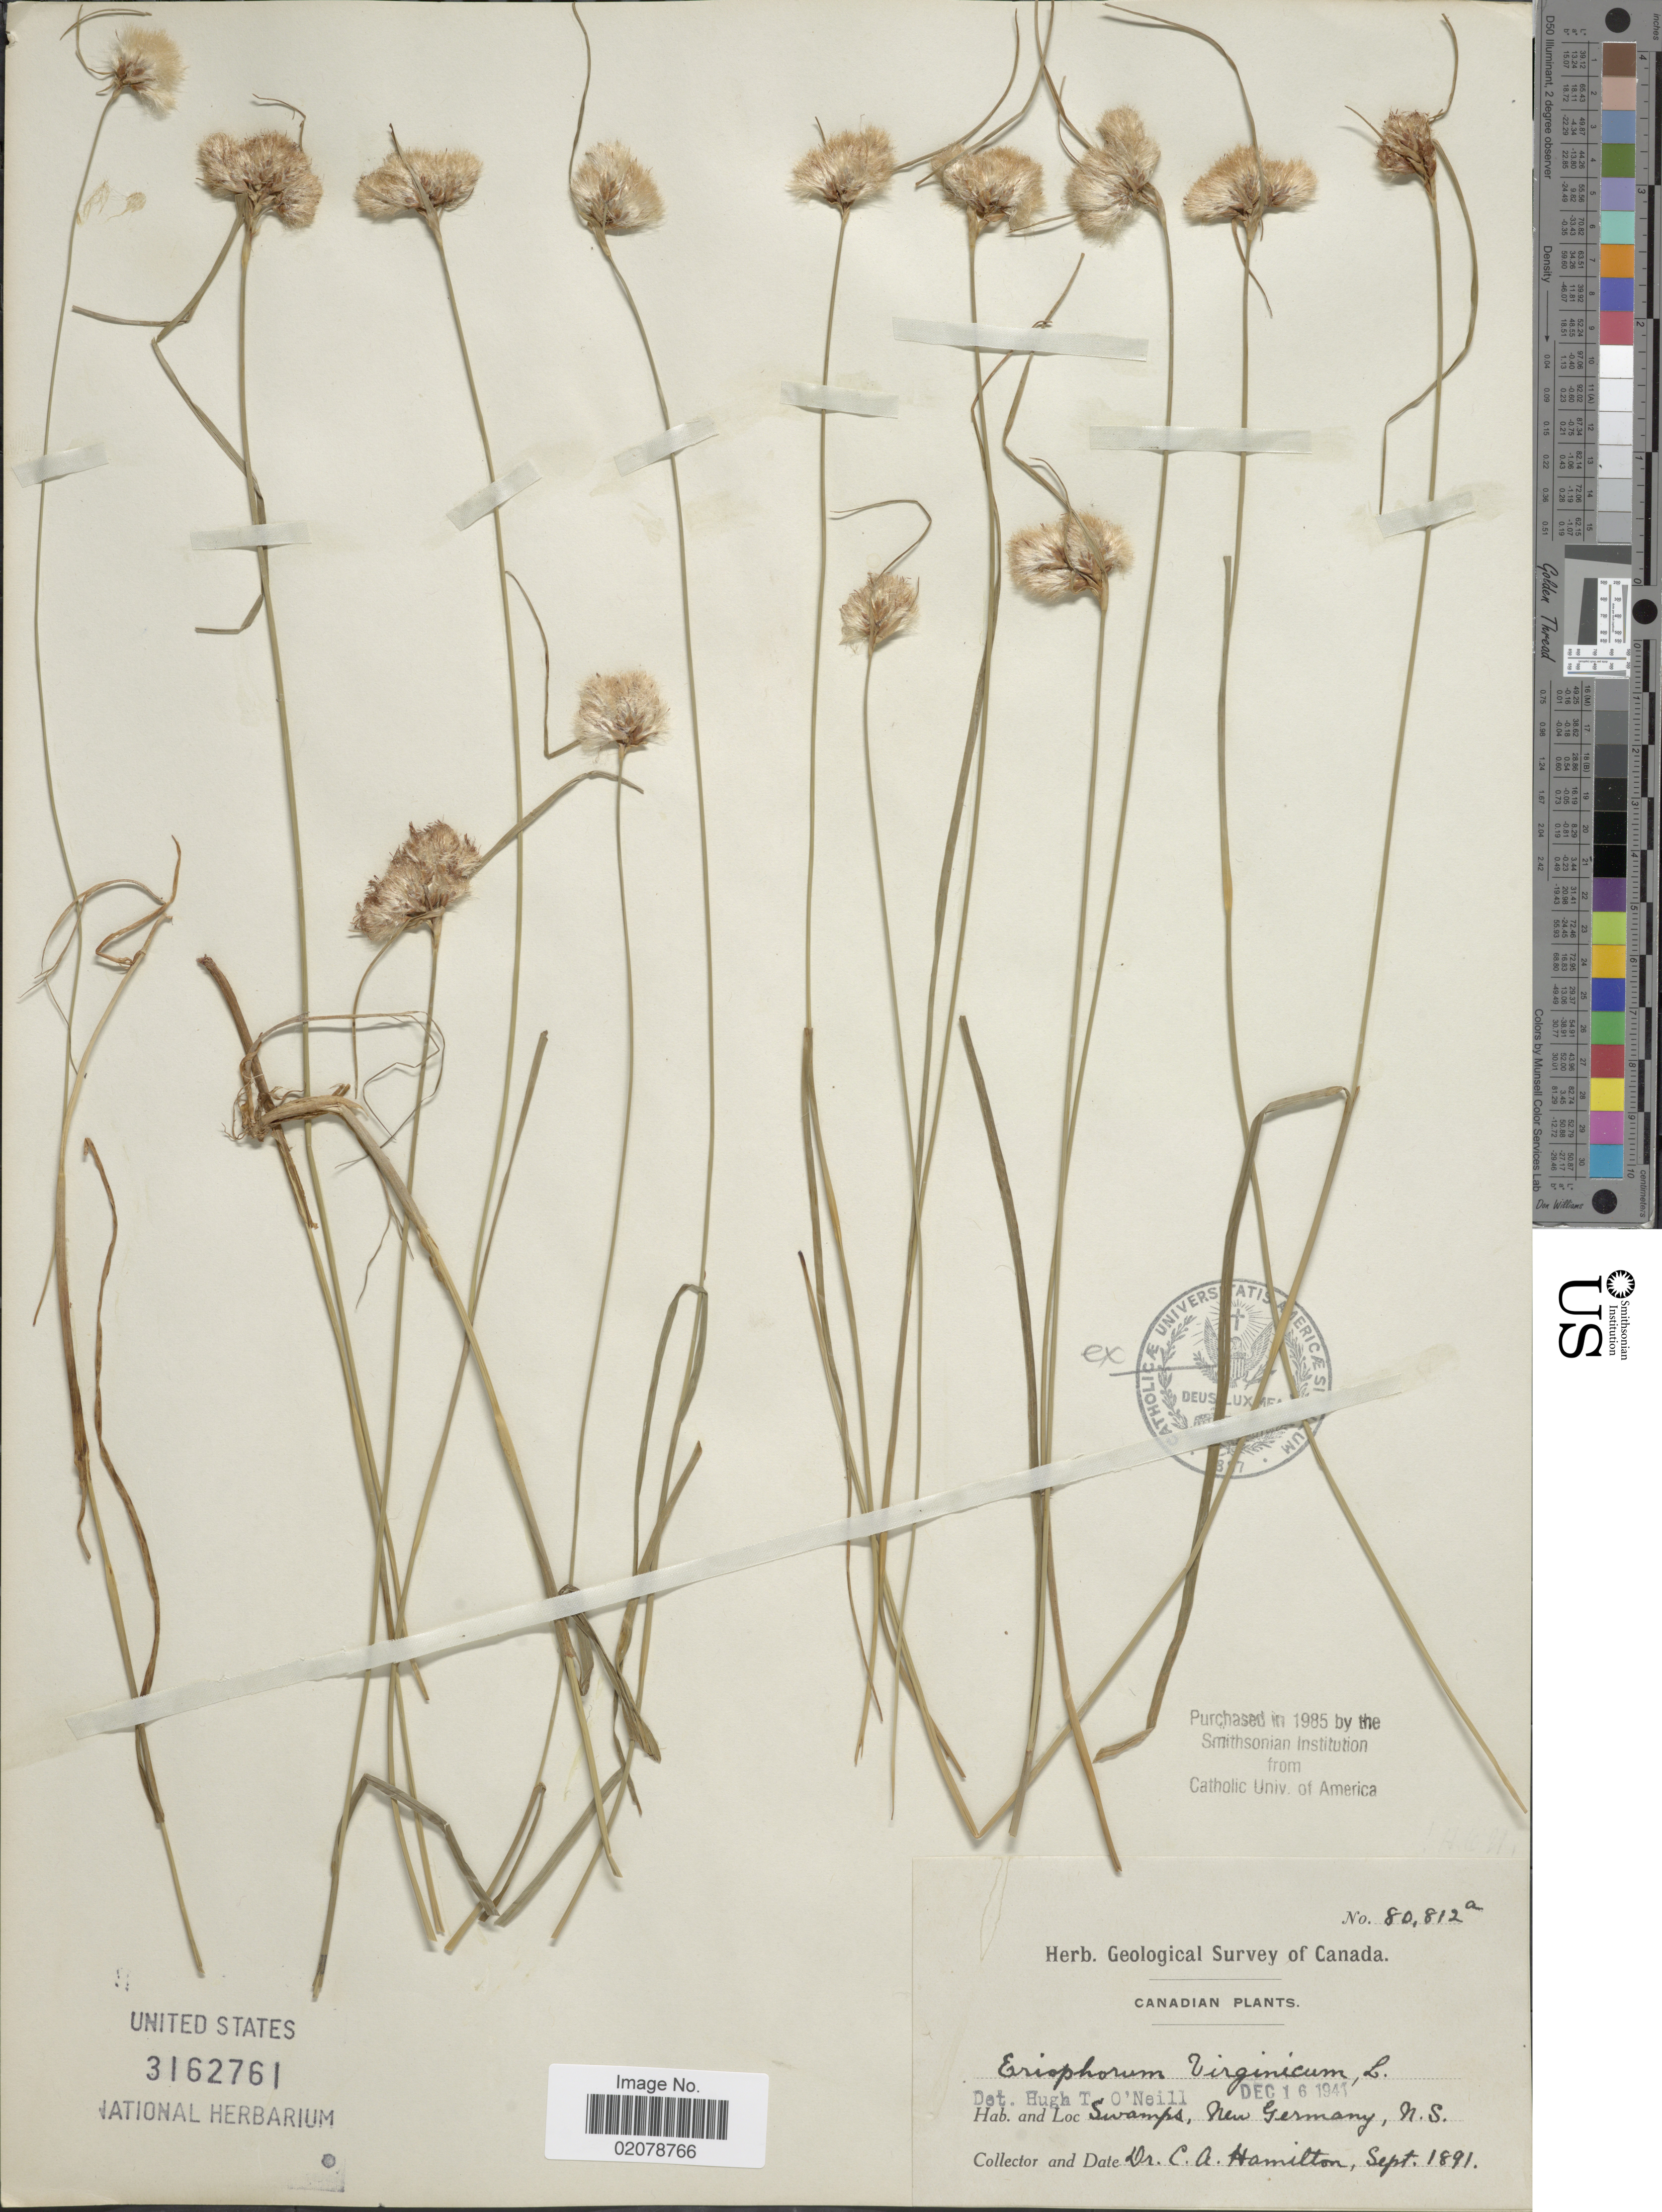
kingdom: Plantae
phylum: Tracheophyta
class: Liliopsida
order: Poales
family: Cyperaceae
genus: Eriophorum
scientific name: Eriophorum virginicum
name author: L.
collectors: C. A. Hamilton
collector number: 80812a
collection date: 1891-09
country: Canada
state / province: Nova Scotia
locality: New Germany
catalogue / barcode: US 3162761